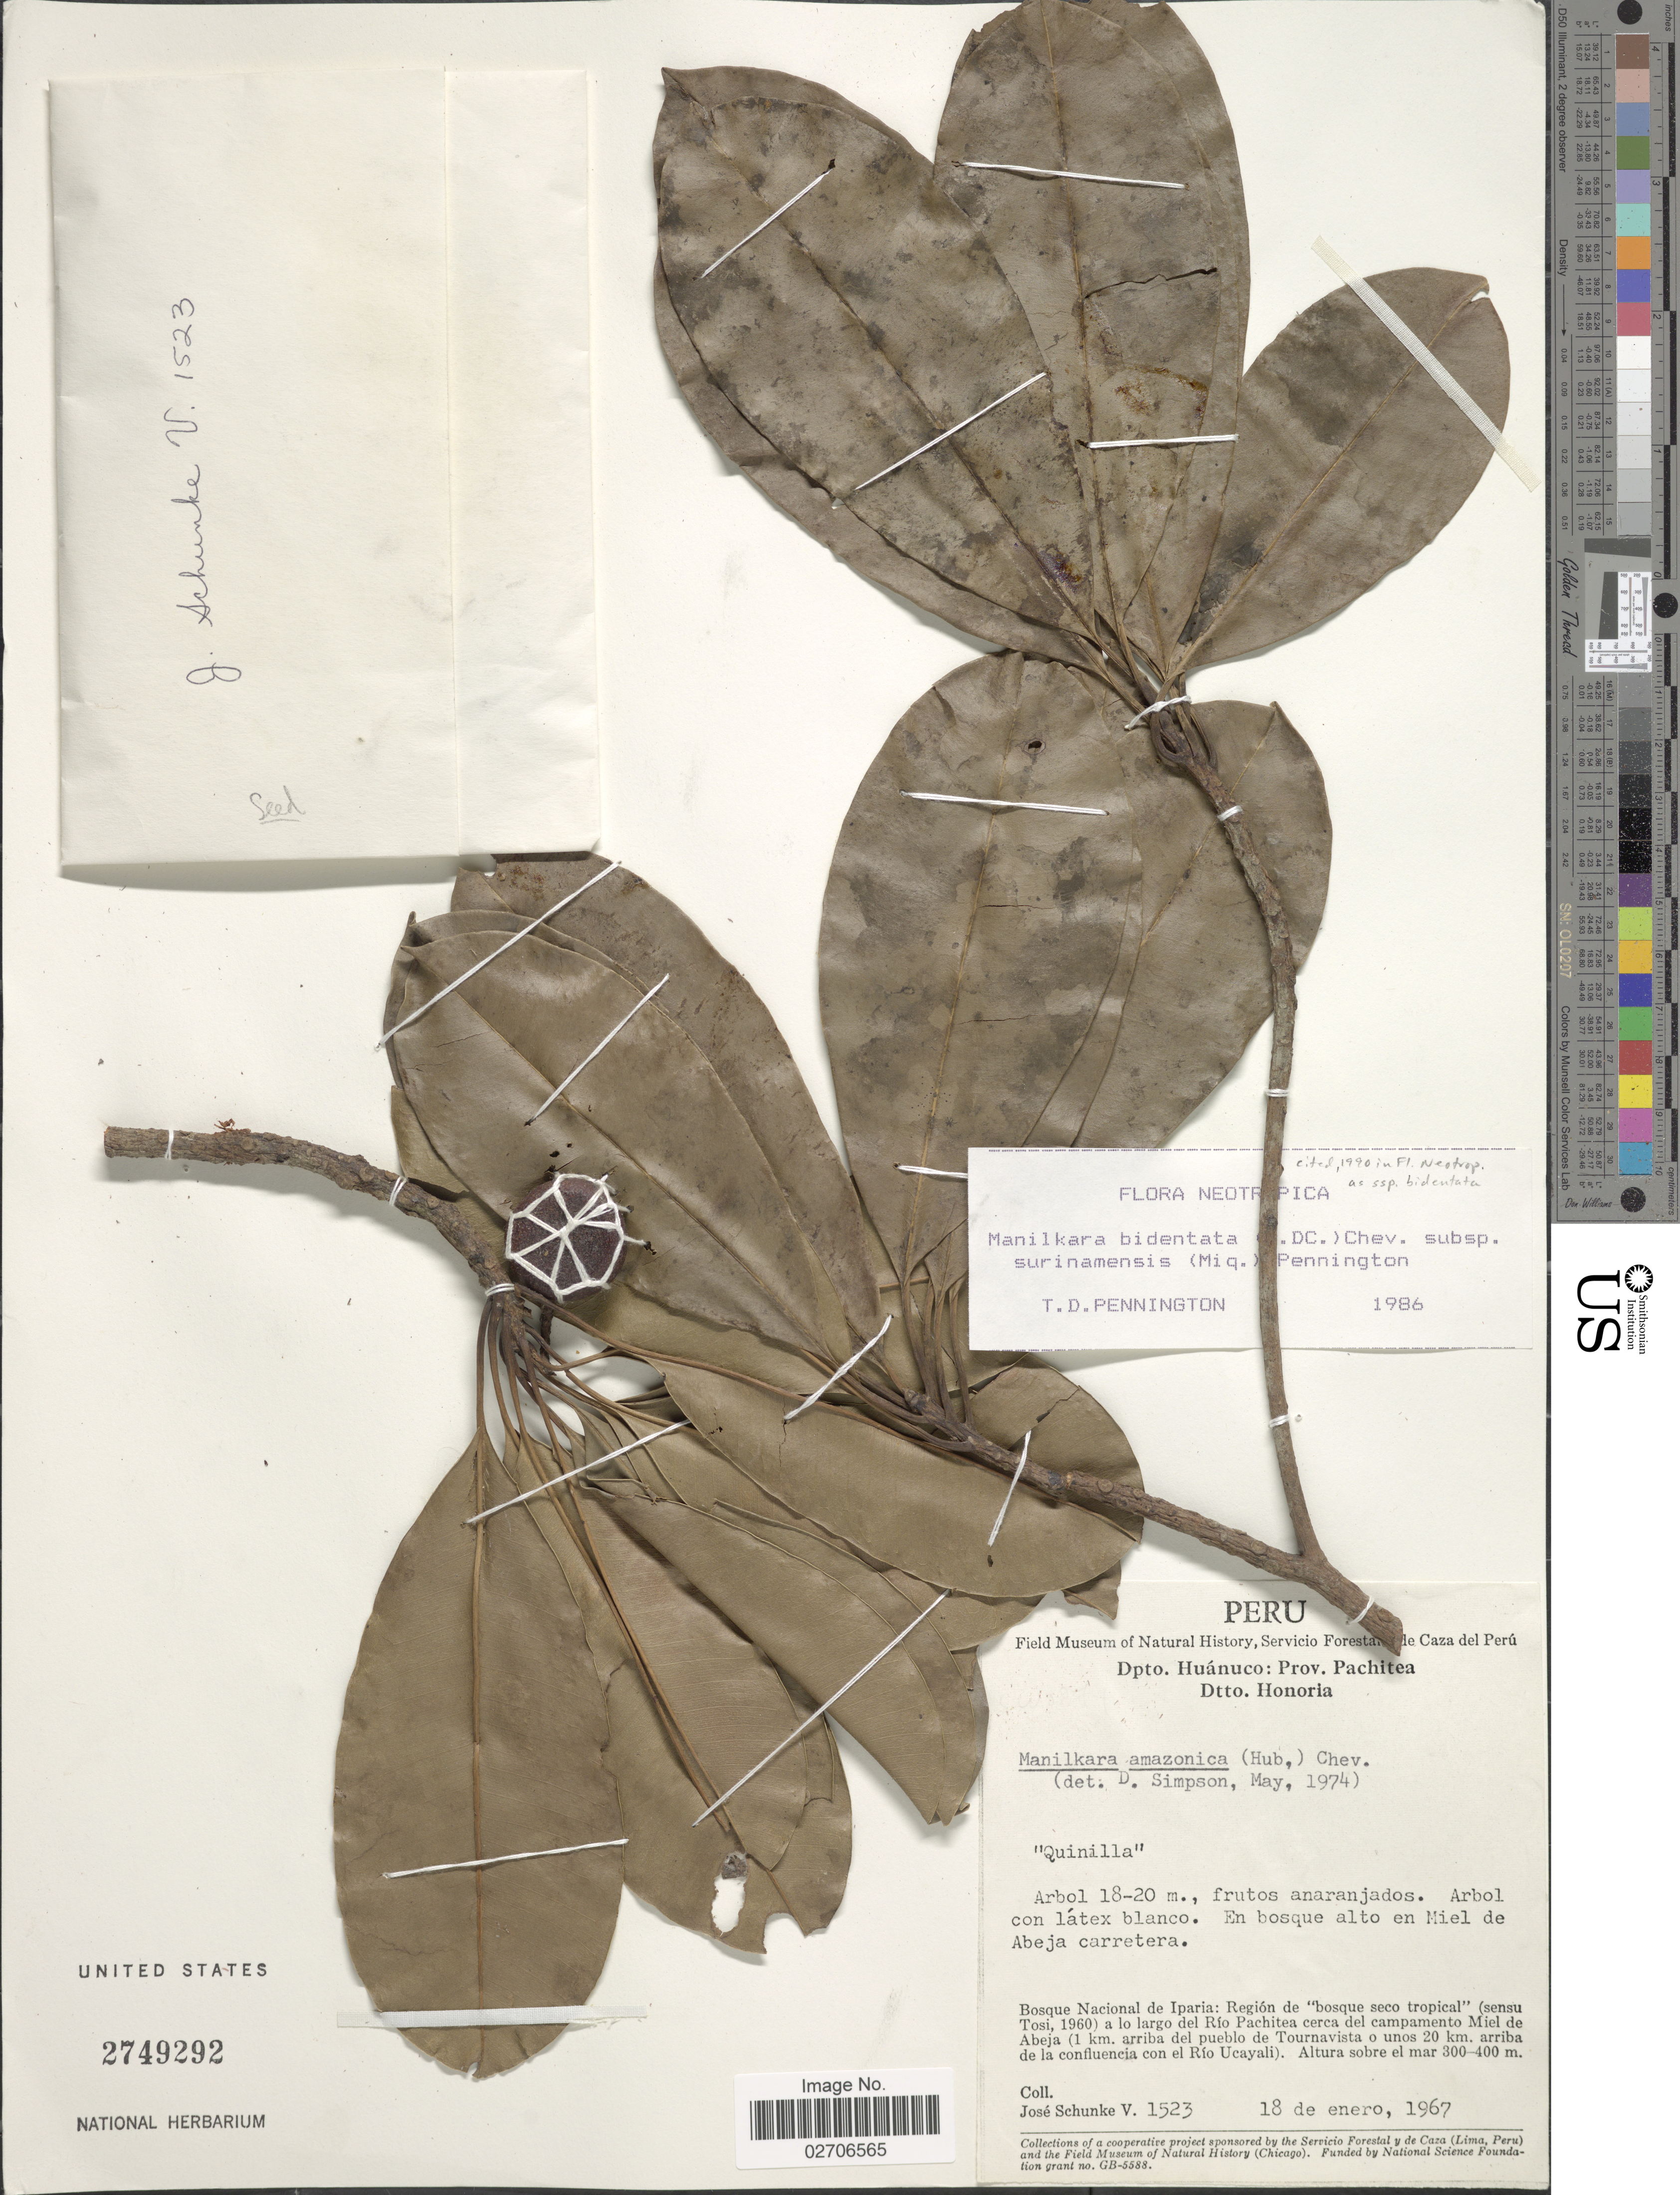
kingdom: Plantae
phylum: Tracheophyta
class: Magnoliopsida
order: Ericales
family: Sapotaceae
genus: Manilkara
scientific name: Manilkara bidentata subsp. surinamensis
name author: (Miq.) T.D. Penn.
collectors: J. Schunke Vigo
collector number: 1523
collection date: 1967-01-18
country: Peru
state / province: Huánuco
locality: Dpto. Huanuco: Prov. Pachitea, Dtto. Honoria, Bosque Nacional de Iparia: Region de bosque seco tropical (sensu Tosi 1960) a lo largo del Rio Pachitea cerca del campamento Miel de Abeja (1 km. arriba del pueblo de Tournavista o unos 20 km. arriba de la confluencia con el Rio Ucayali) En bosque alto en Miel de Abeja carretera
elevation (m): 300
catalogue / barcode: US 2749292